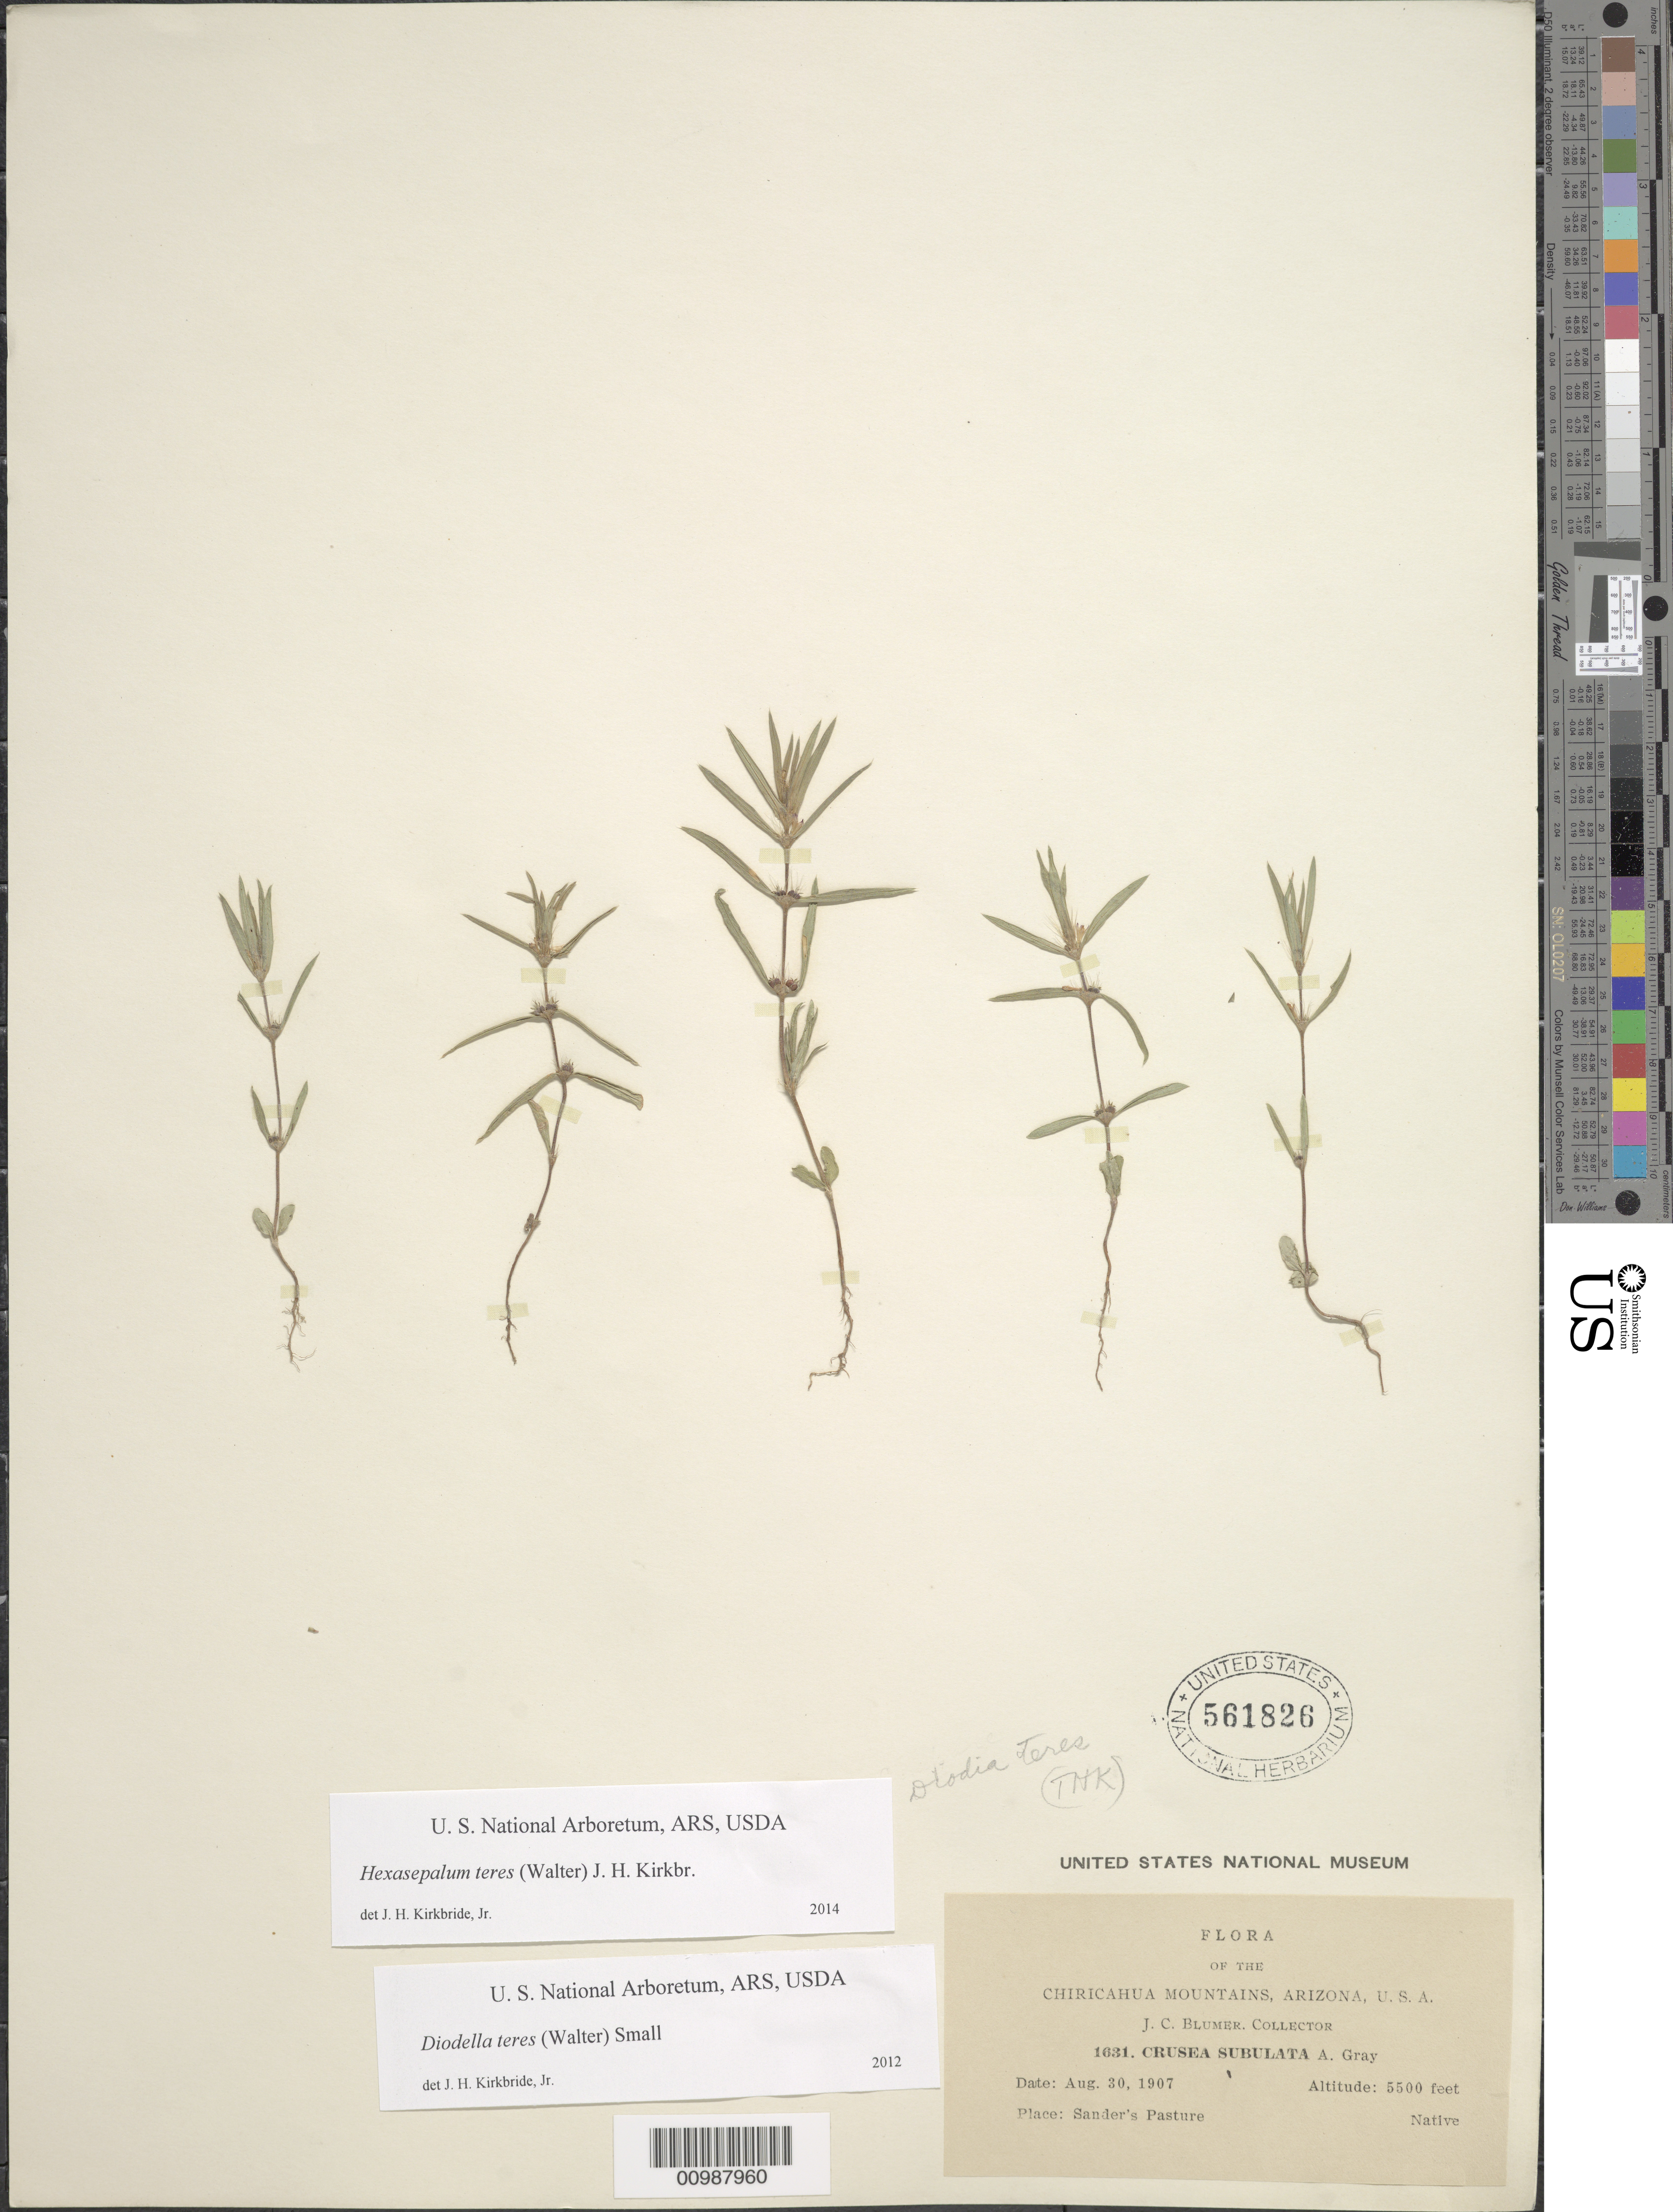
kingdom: Plantae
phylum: Tracheophyta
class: Magnoliopsida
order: Gentianales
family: Rubiaceae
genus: Diodia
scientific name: Diodia teres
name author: Walter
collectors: J. C. Blumer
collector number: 1631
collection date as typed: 30 Aug 1907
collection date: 1907-08-30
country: United States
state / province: Arizona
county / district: Cochise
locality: Chiricahua Mountains; Sander's Pasture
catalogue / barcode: US 561826